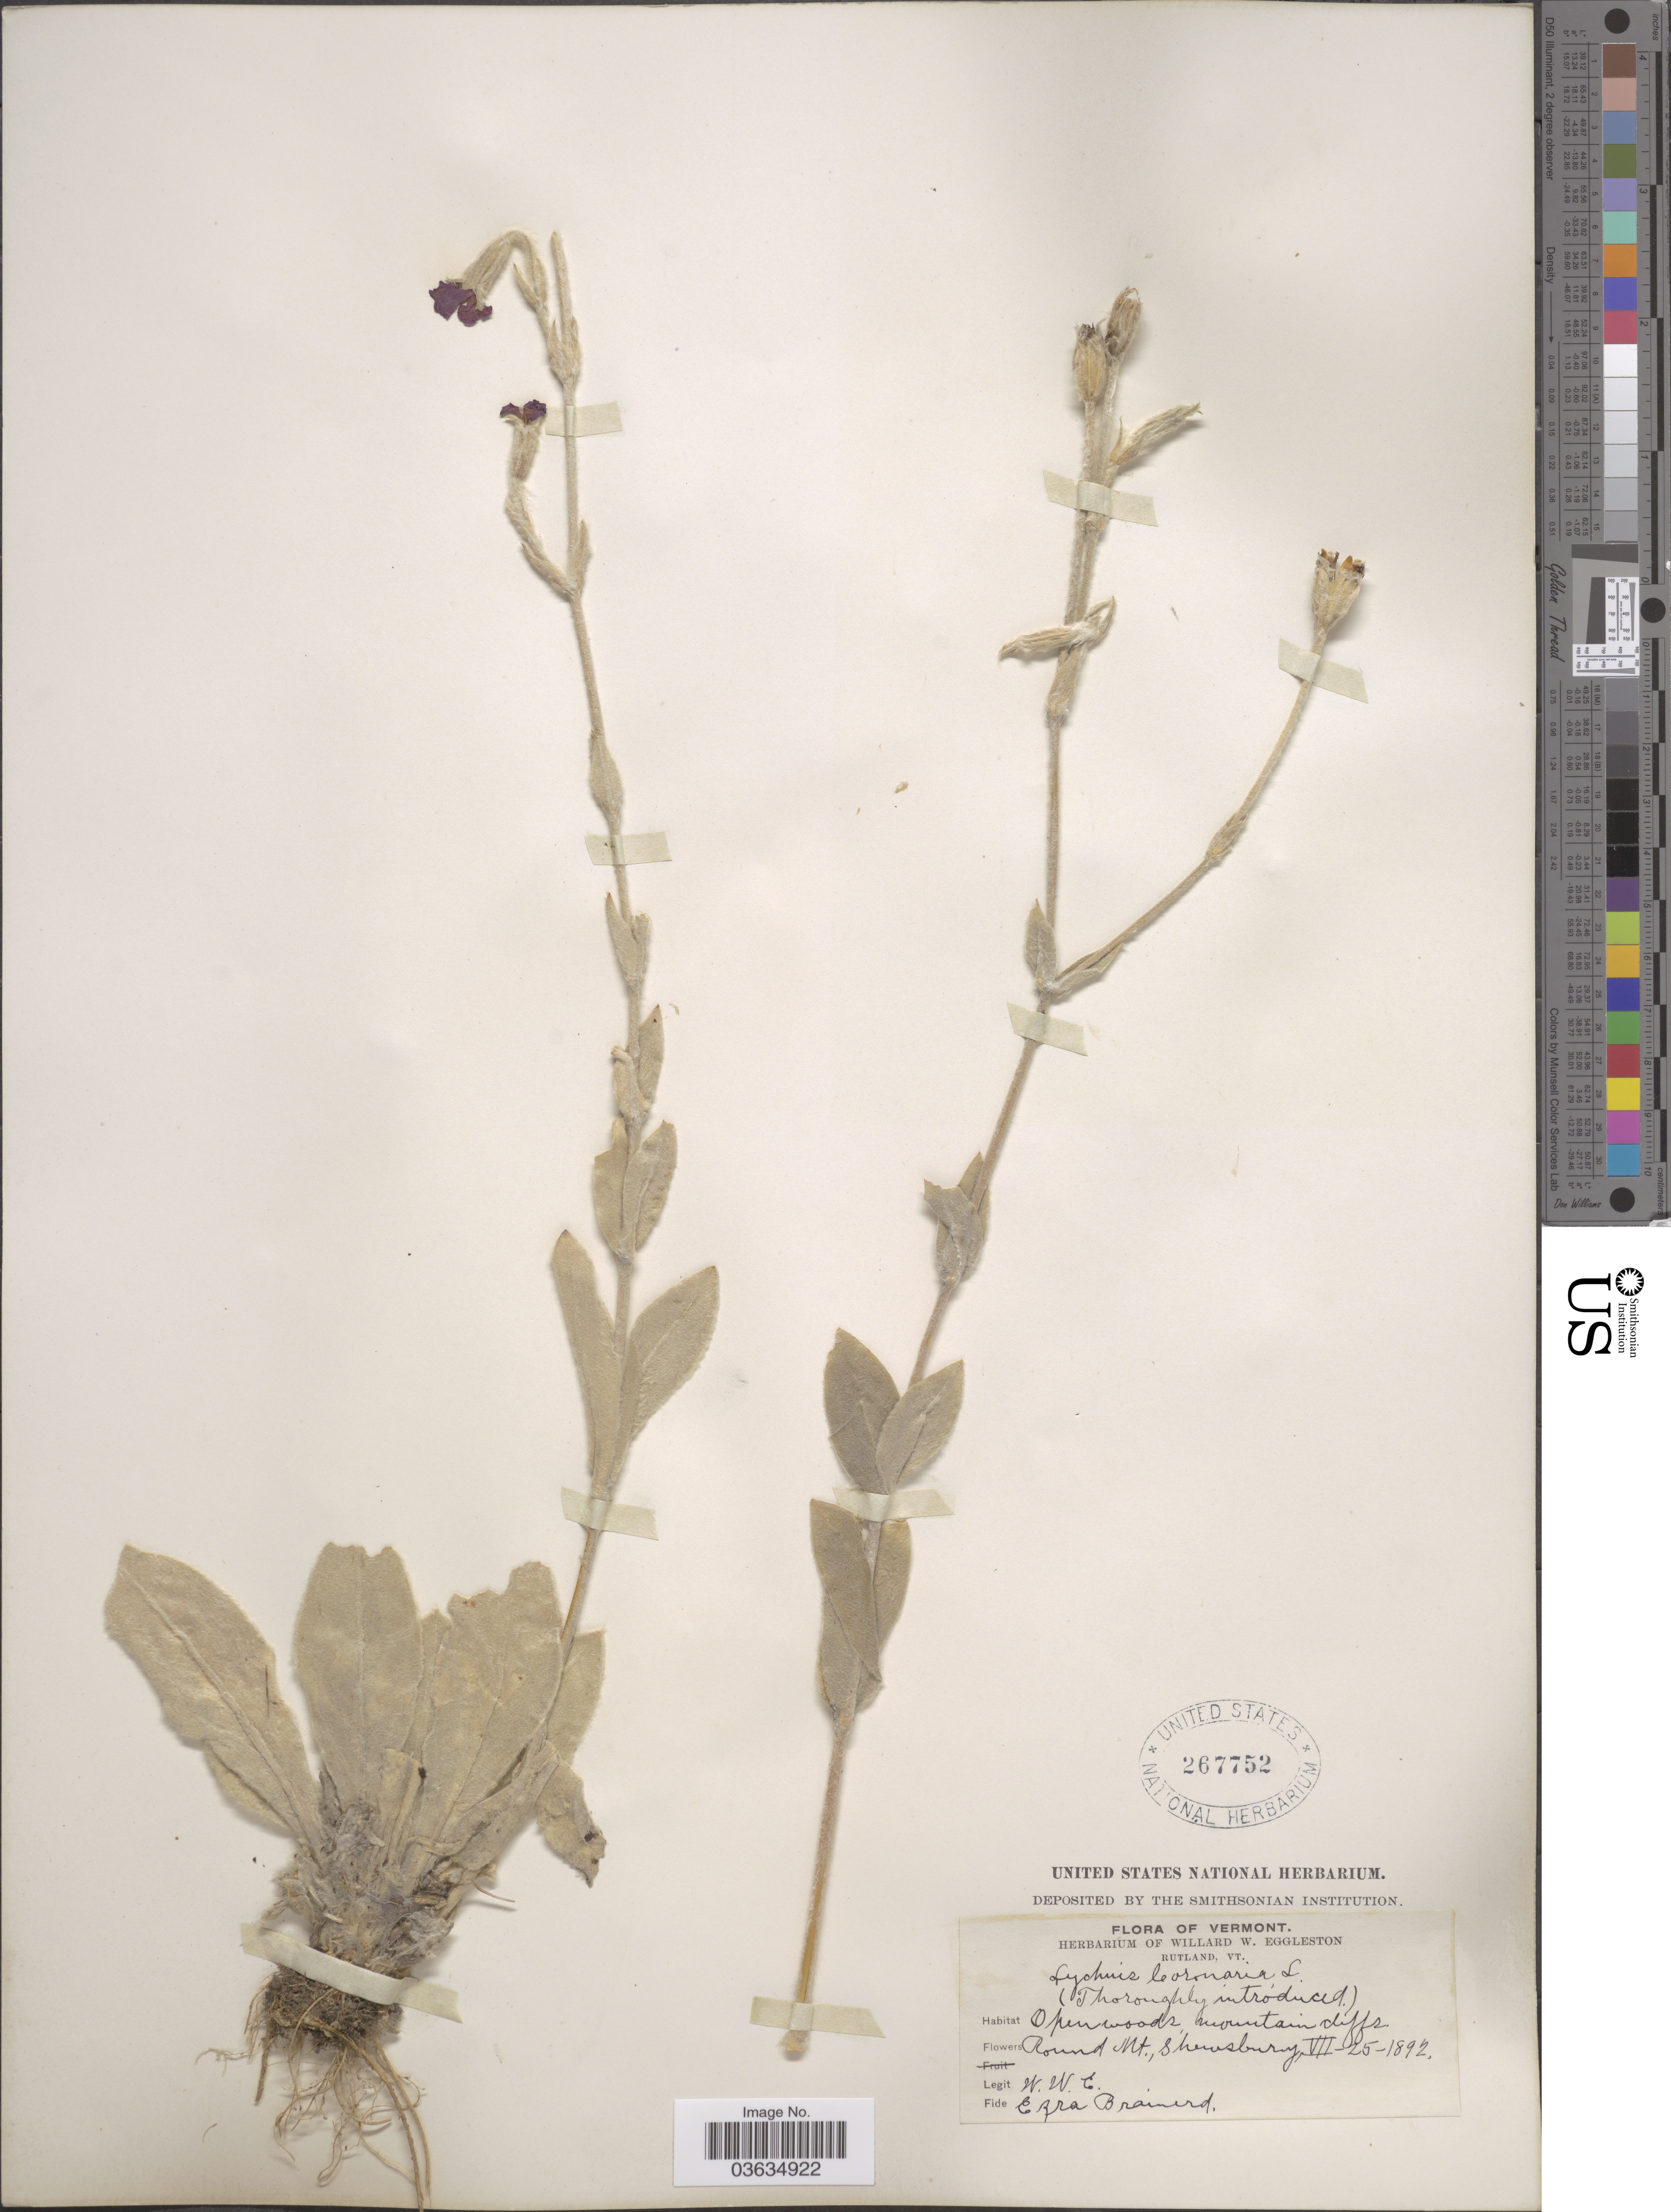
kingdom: Plantae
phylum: Tracheophyta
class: Magnoliopsida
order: Caryophyllales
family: Caryophyllaceae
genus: Silene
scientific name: Silene coronaria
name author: (L.) Clairv.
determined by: Strong, Mark T., (BOT), Smithsonian Institution - National Museum of Natural History (UNITED STATES)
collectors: W. W. Eggleston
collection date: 1892-07-25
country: United States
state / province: Vermont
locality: Round Mt., Shrewsbury.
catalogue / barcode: US 267752